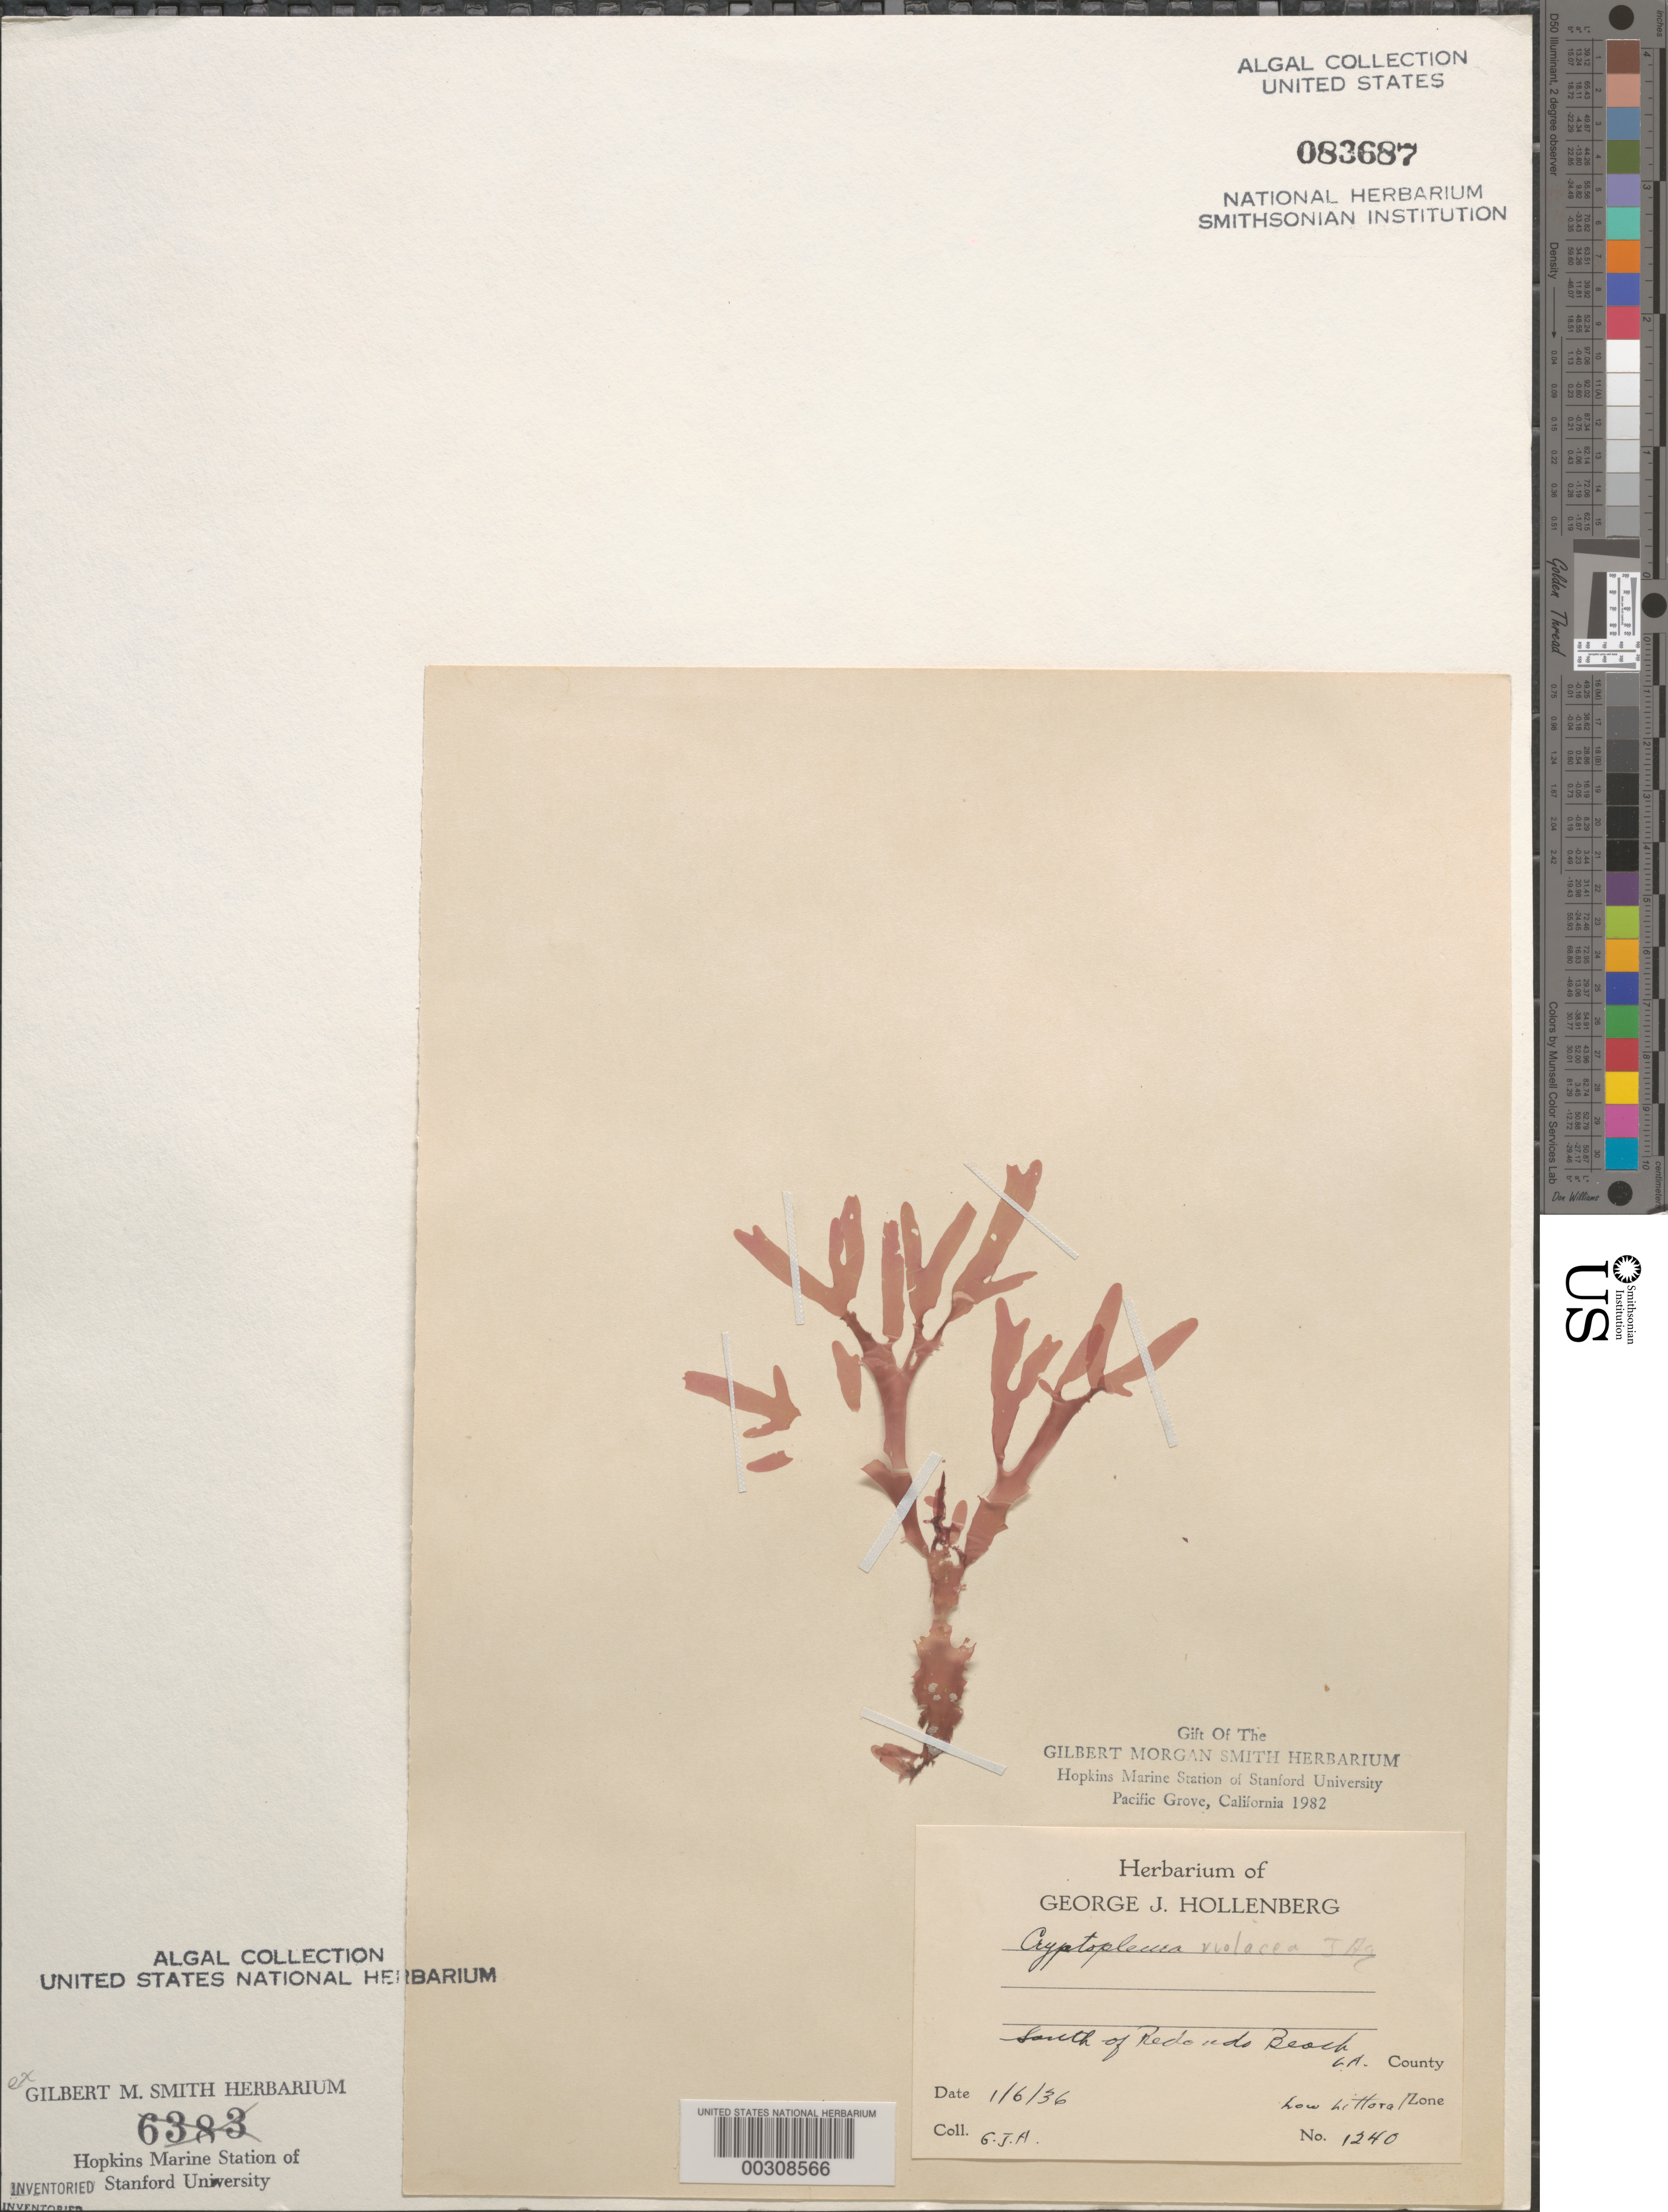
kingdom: Plantae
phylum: Rhodophyta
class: Florideophyceae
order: Ceramiales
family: Delesseriaceae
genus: Cryptopleura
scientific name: Cryptopleura violacea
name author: (J. Ag.) Kylin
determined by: Hollenberg, George J.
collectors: G. Hollenberg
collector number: GJH 1240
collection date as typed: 06 Jan 1936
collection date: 1936-01-06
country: United States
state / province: California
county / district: Los Angeles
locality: South of Redondo Beach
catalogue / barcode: US 83687